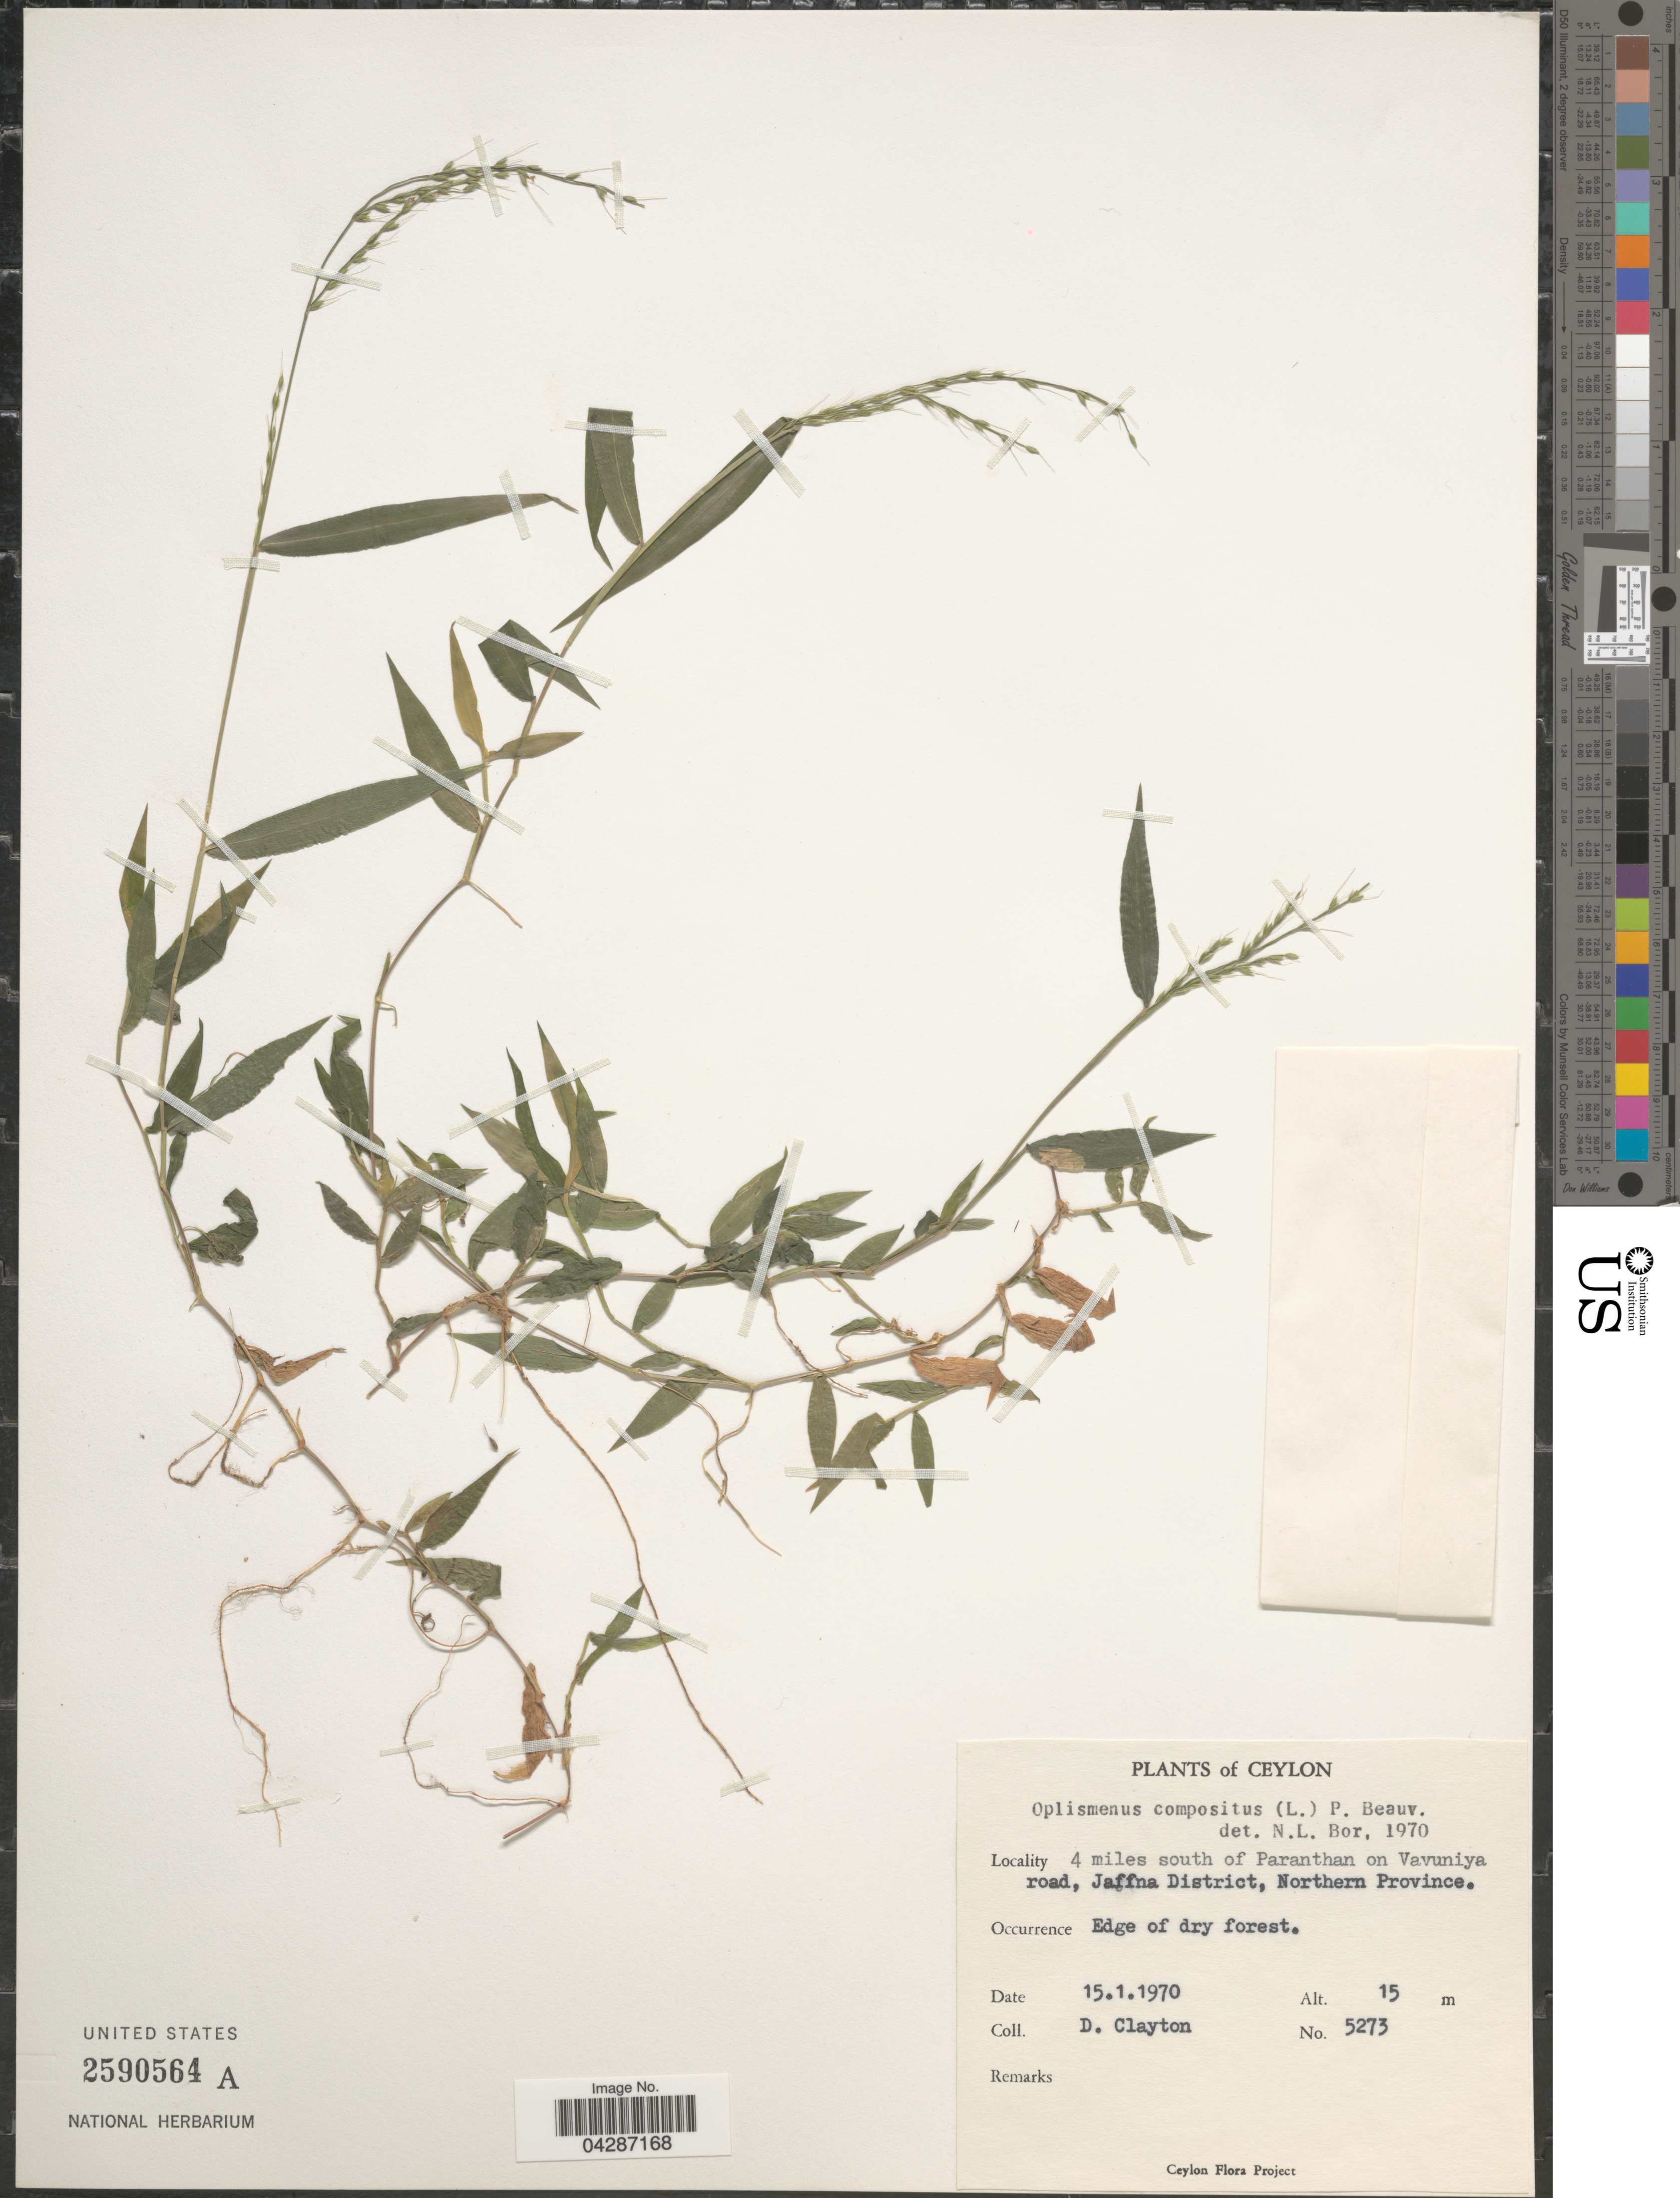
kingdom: Plantae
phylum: Tracheophyta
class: Liliopsida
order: Poales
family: Poaceae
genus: Oplismenus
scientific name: Oplismenus compositus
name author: (L.) P. Beauv.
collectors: D. Clayton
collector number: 5273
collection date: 1970-01-15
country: Sri Lanka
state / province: Northern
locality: Ceylon. 4 miles south of Paranthan on Vavuniya road, Jaffna District. Edge of dry forest.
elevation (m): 15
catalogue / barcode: US 2590564A